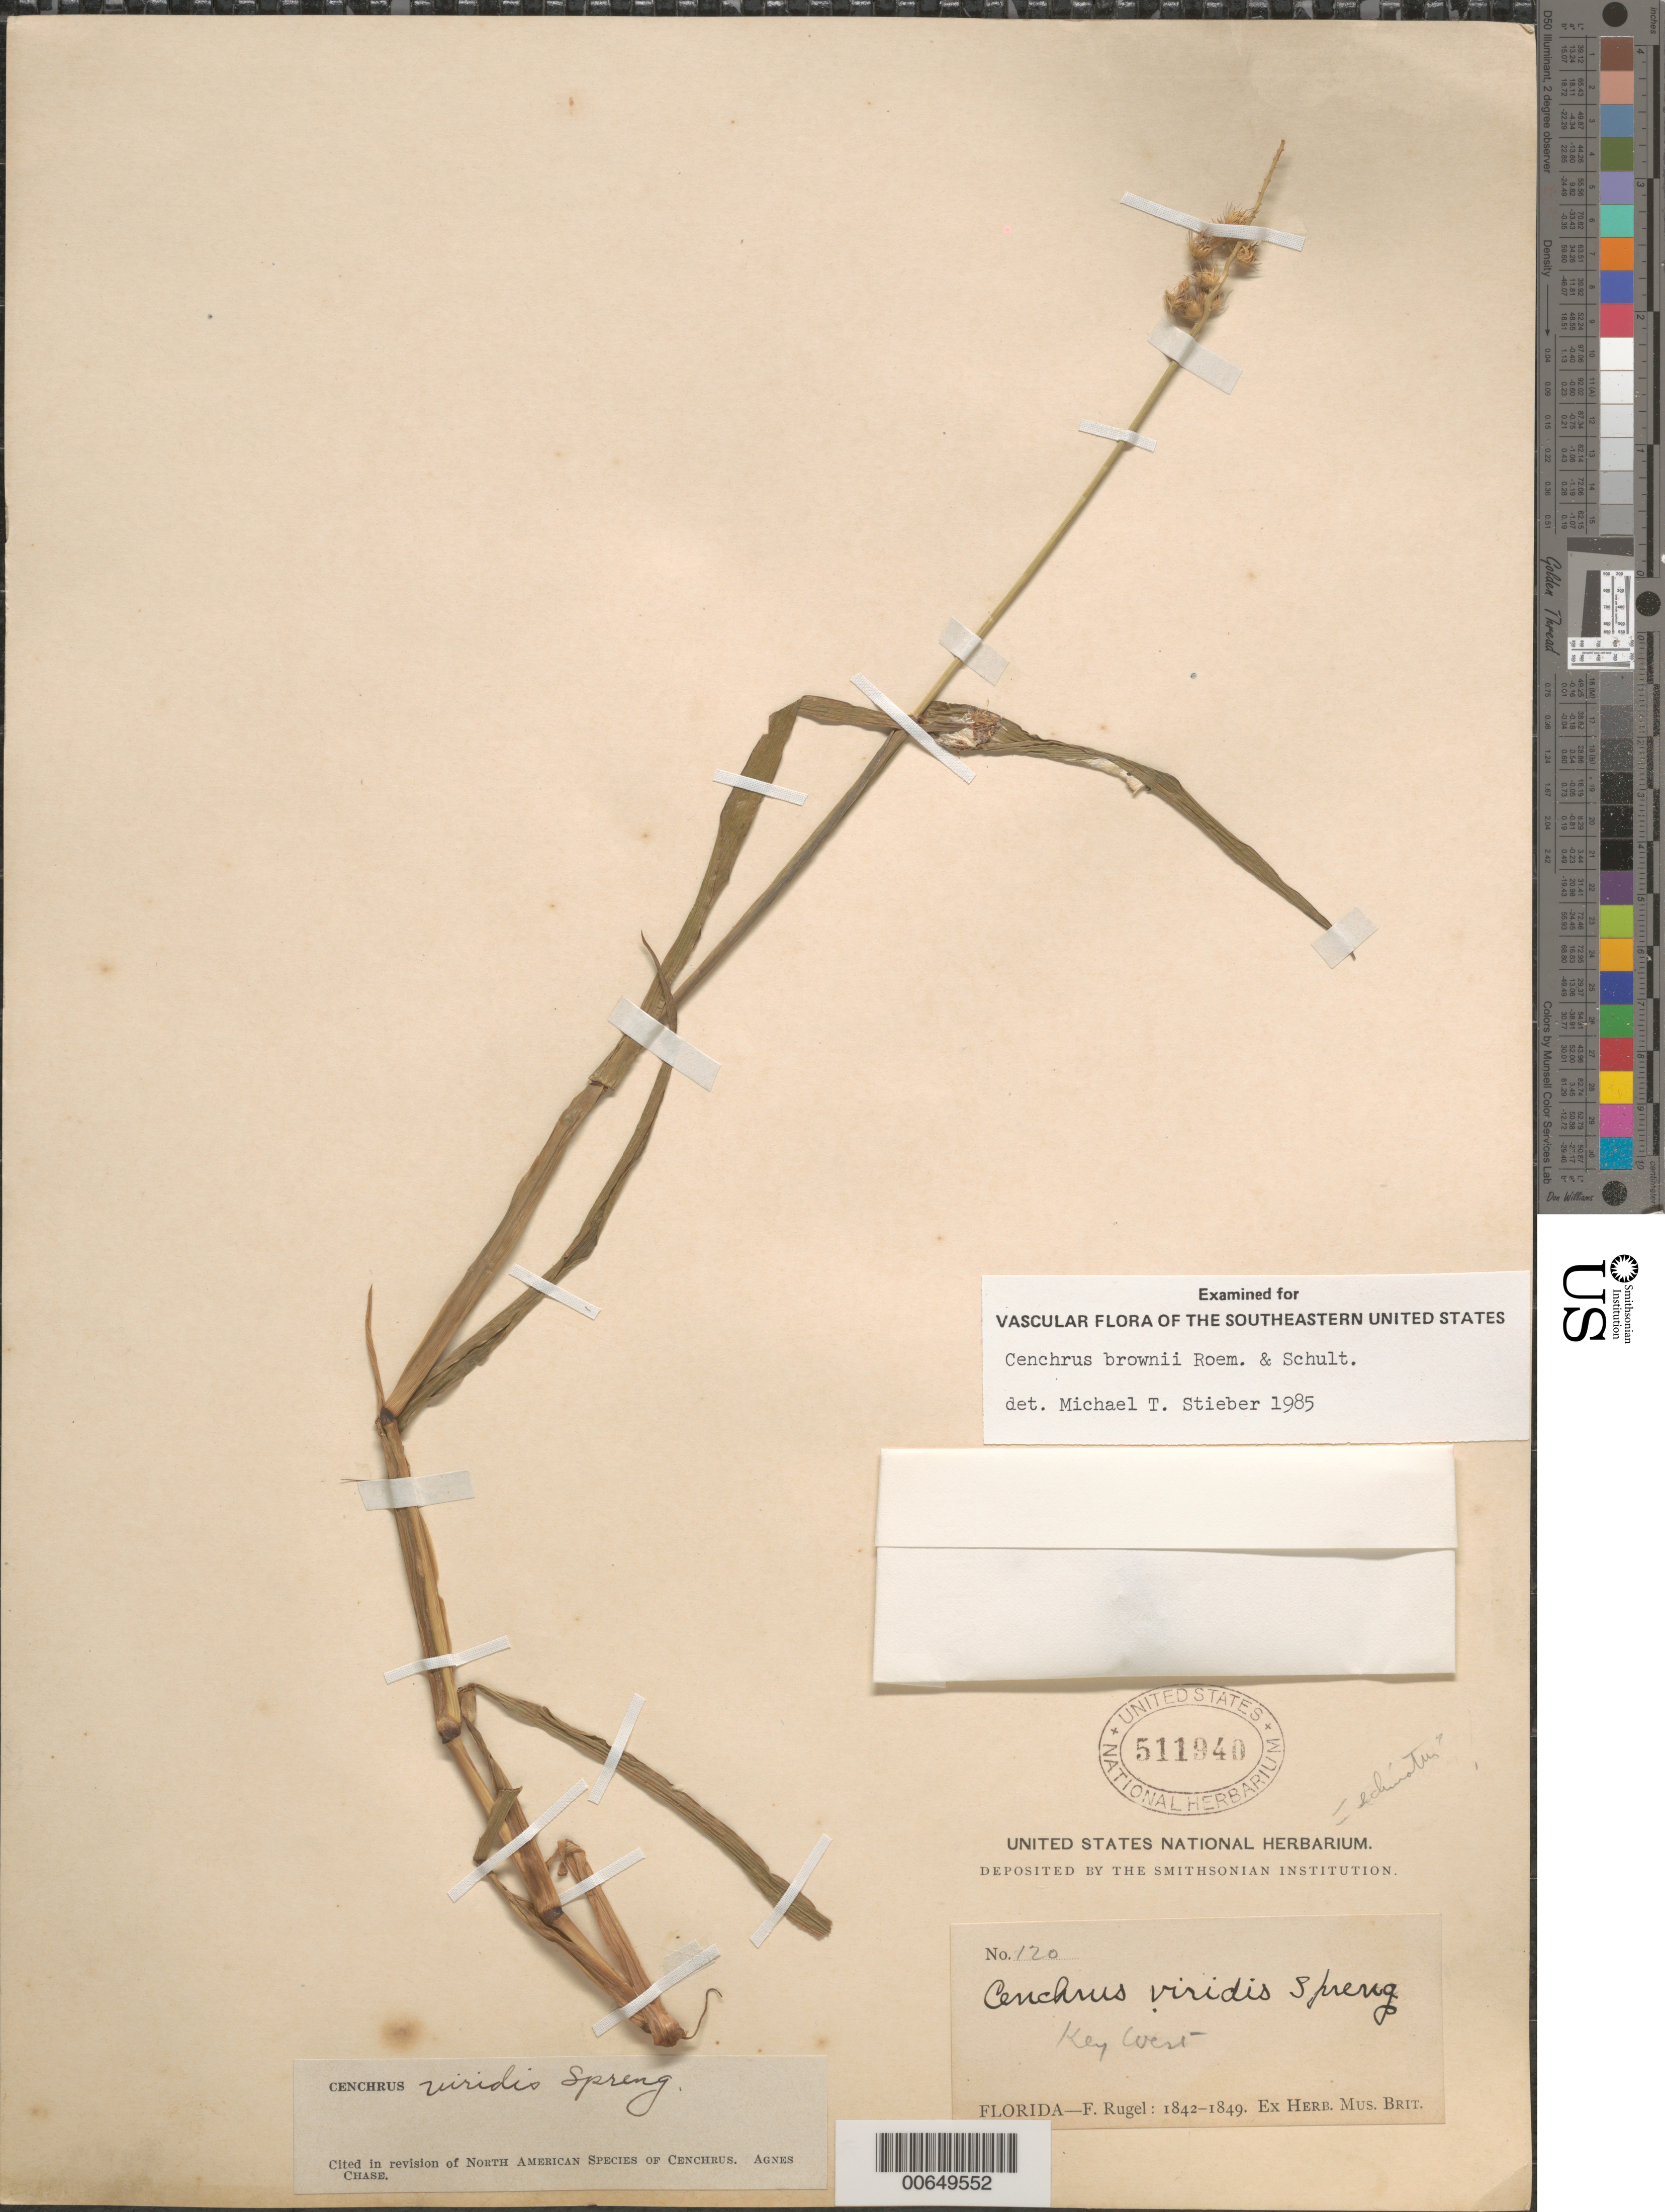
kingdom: Plantae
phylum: Tracheophyta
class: Liliopsida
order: Poales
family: Poaceae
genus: Cenchrus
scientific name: Cenchrus brownii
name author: Roem. & Schult.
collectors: F. Rugel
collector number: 120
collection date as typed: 1842 to -- --- 1849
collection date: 1842/1849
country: United States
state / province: Florida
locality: Key West.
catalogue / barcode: US 511940